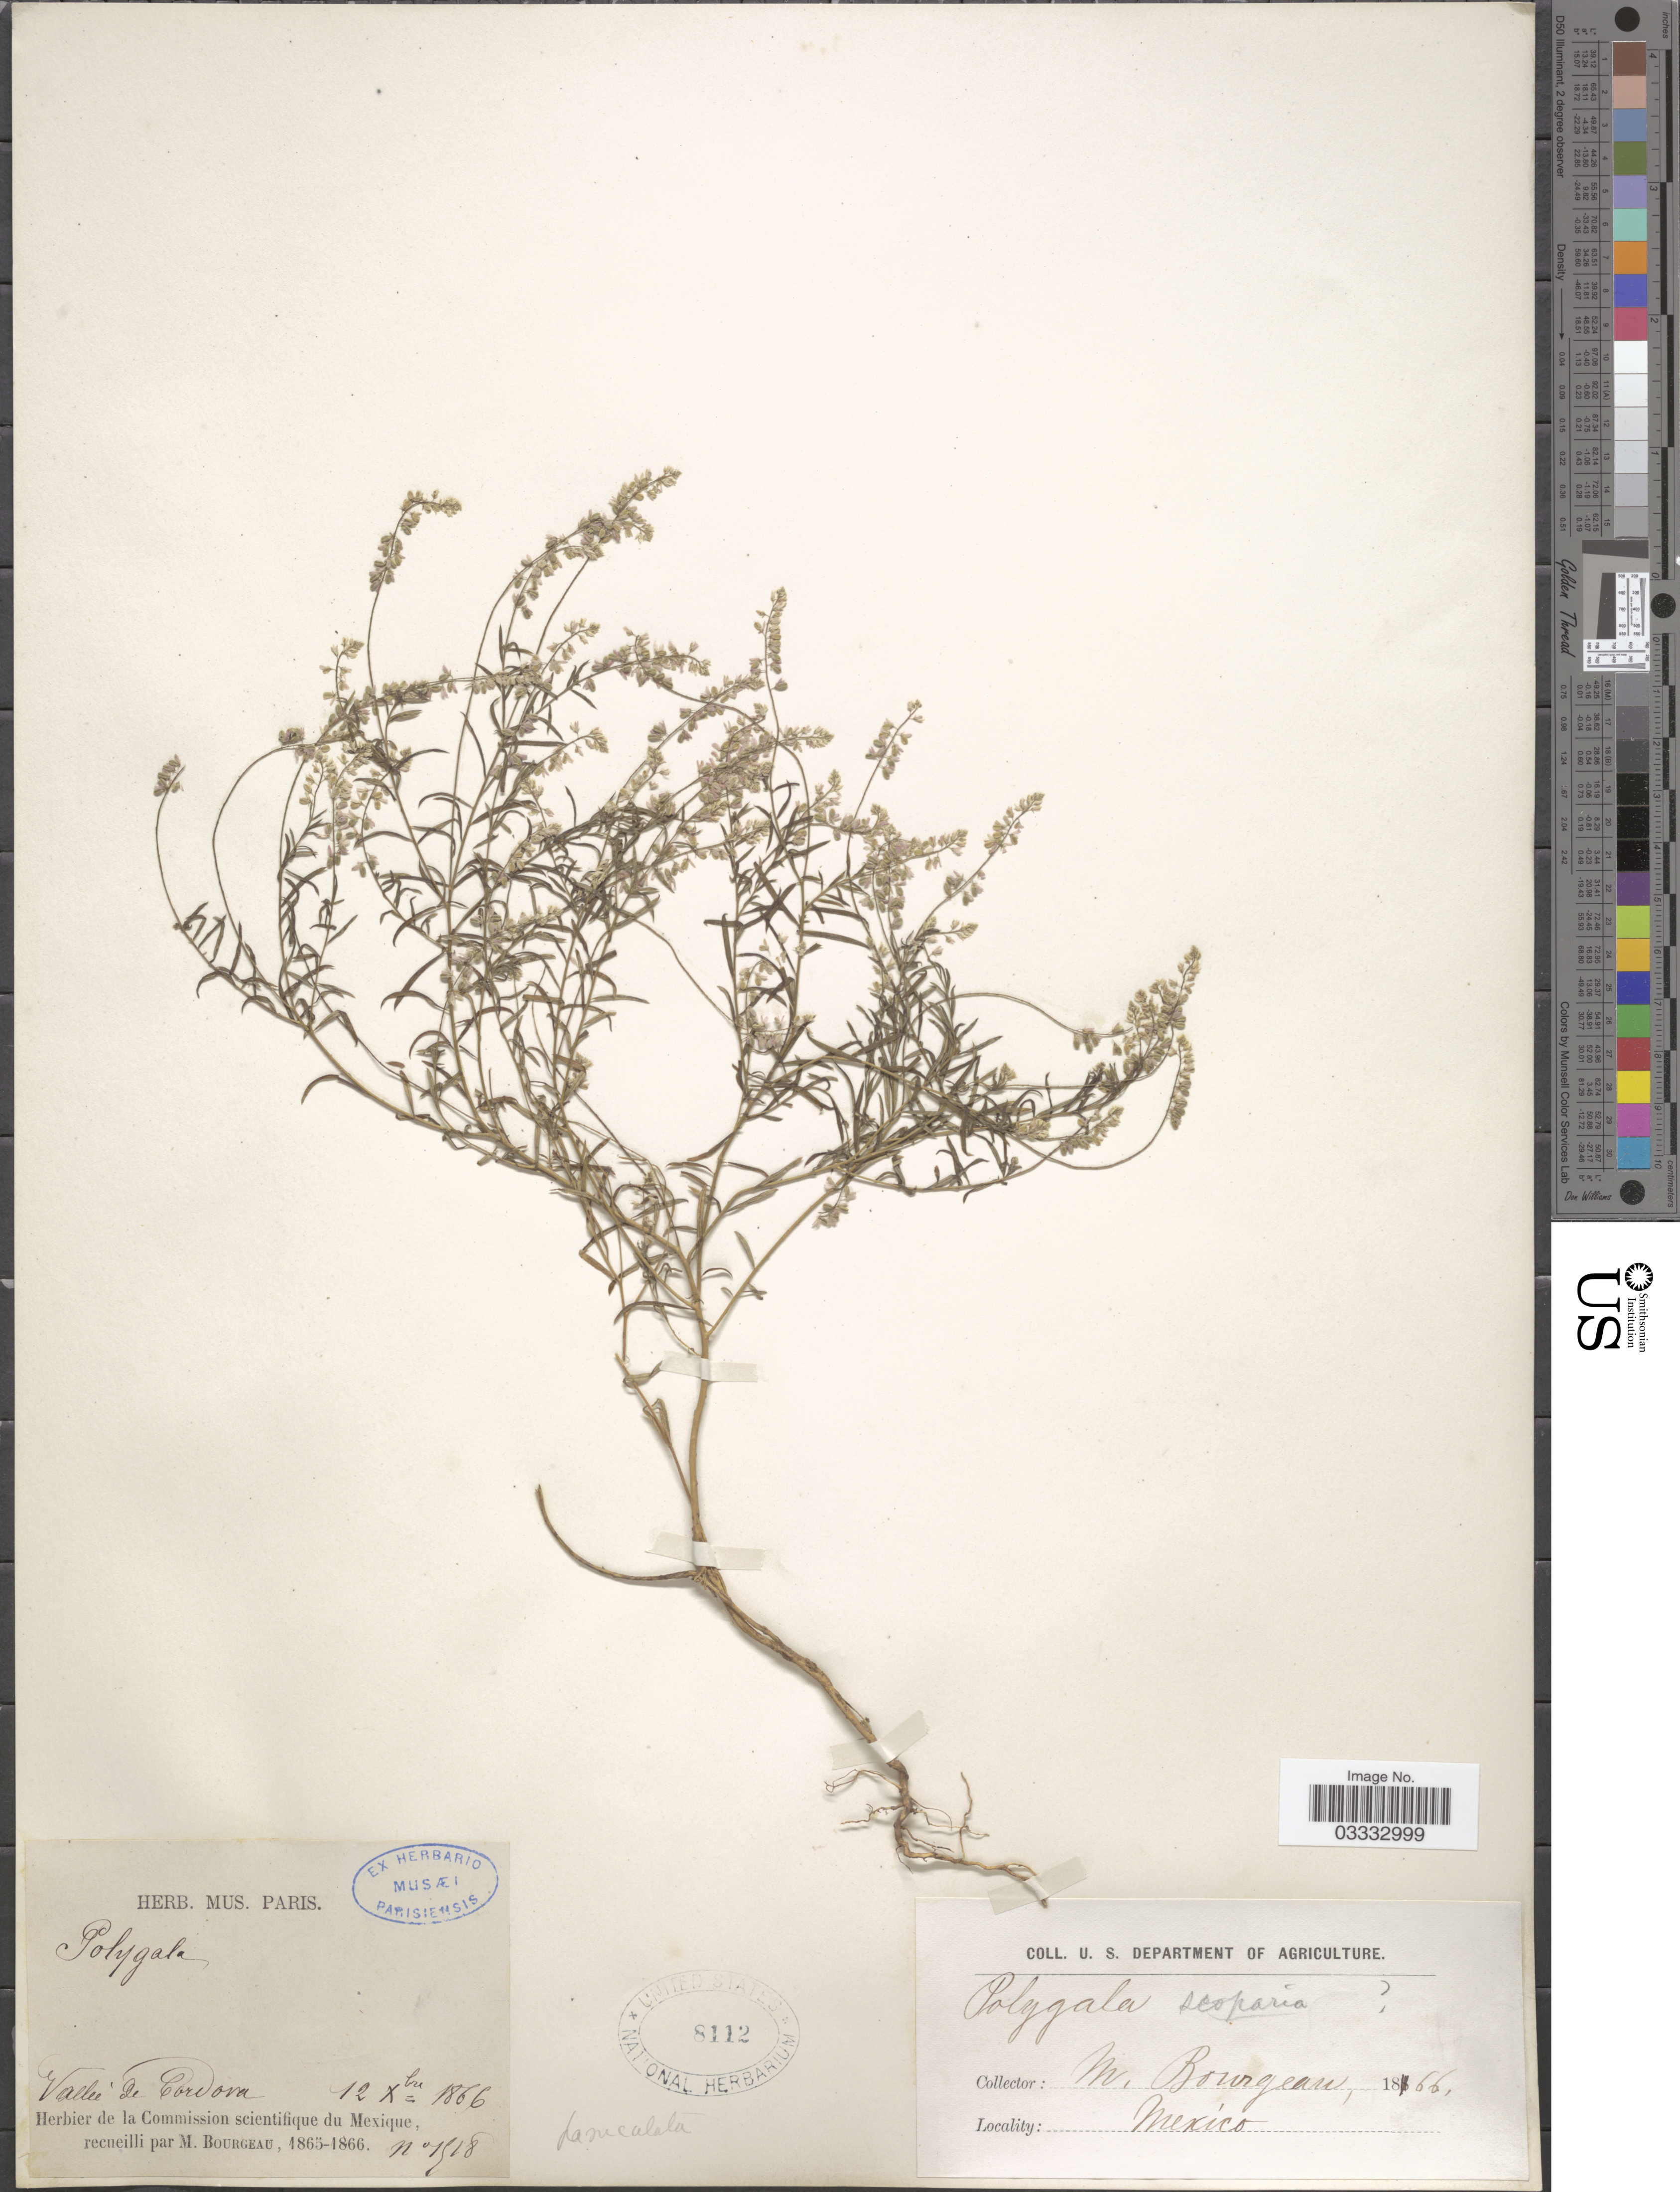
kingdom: Plantae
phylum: Tracheophyta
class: Magnoliopsida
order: Fabales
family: Polygalaceae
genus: Polygala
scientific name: Polygala paniculata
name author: L.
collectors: M. Bourgeau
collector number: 1518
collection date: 1866-12-12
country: Mexico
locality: Vallée de Cordova.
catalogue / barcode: US 8112